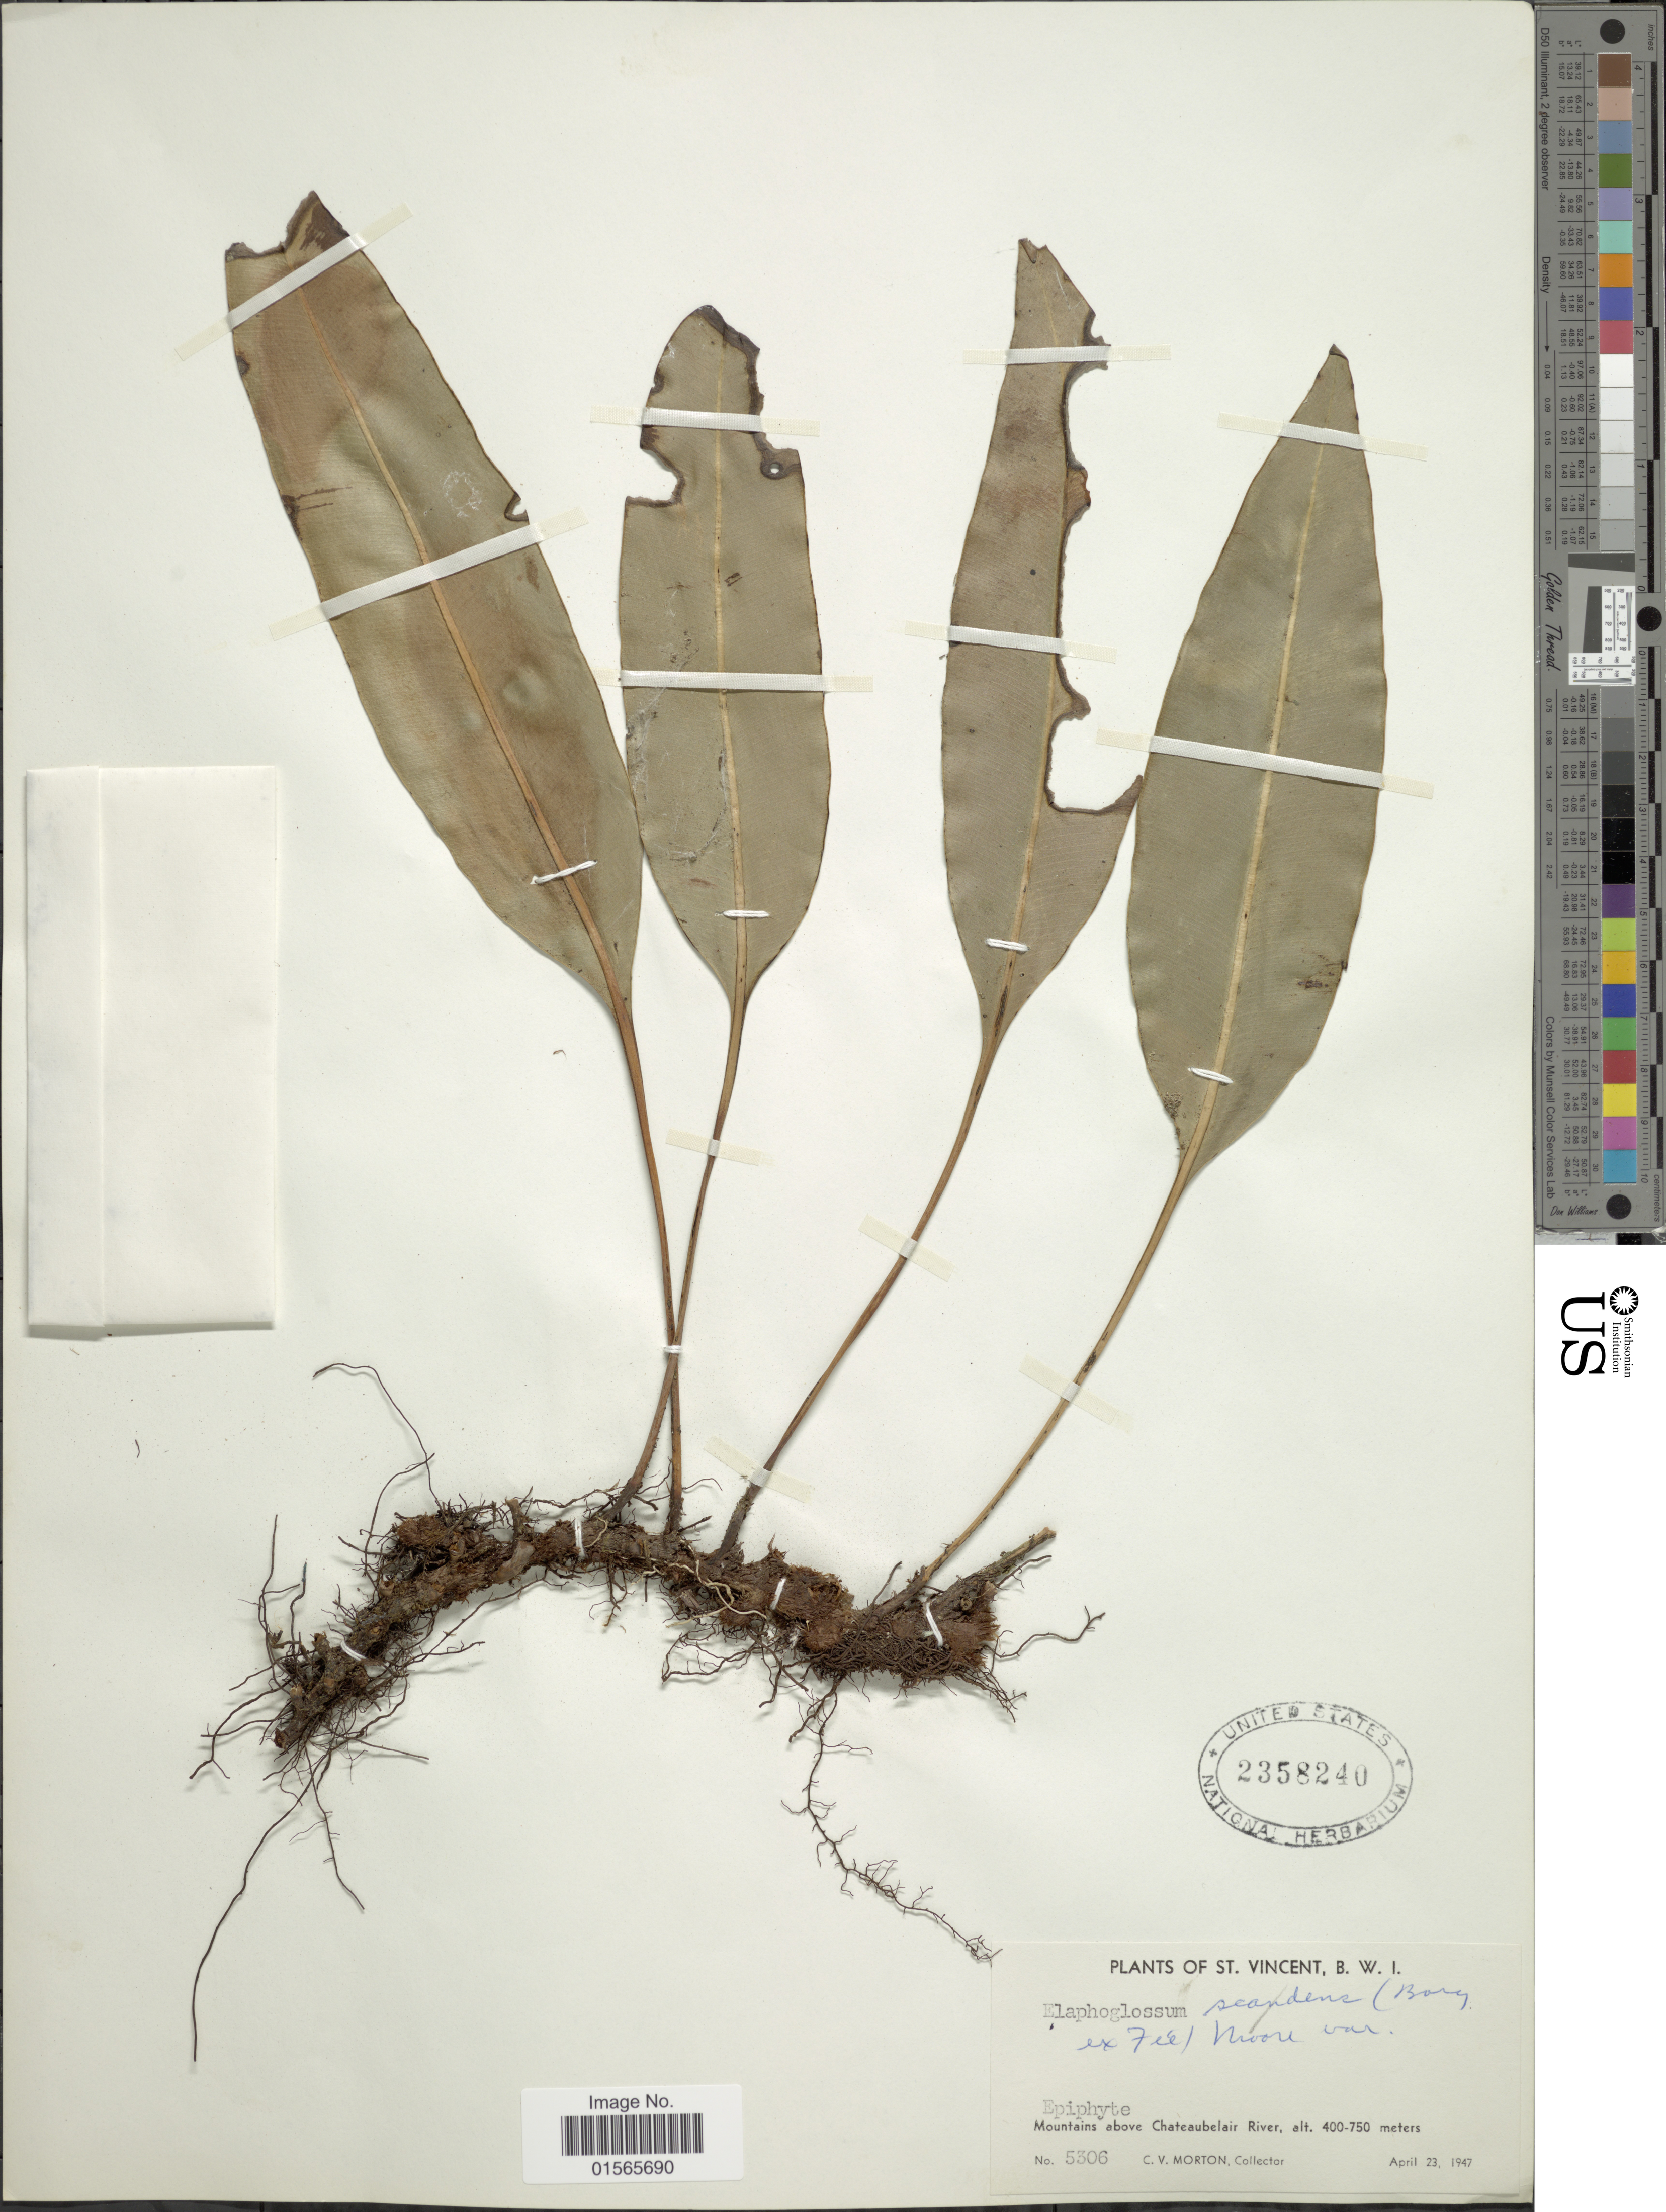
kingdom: Plantae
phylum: Tracheophyta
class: Polypodiopsida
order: Polypodiales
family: Dryopteridaceae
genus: Elaphoglossum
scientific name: Elaphoglossum martinicense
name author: (Desv.) T. Moore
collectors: C. V. Morton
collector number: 5306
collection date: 1947-04-23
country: St. Vincent - Grenadines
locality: St. Vincent, B.W.I., Mount above Chateaubelair River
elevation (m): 400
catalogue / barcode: US 2358240